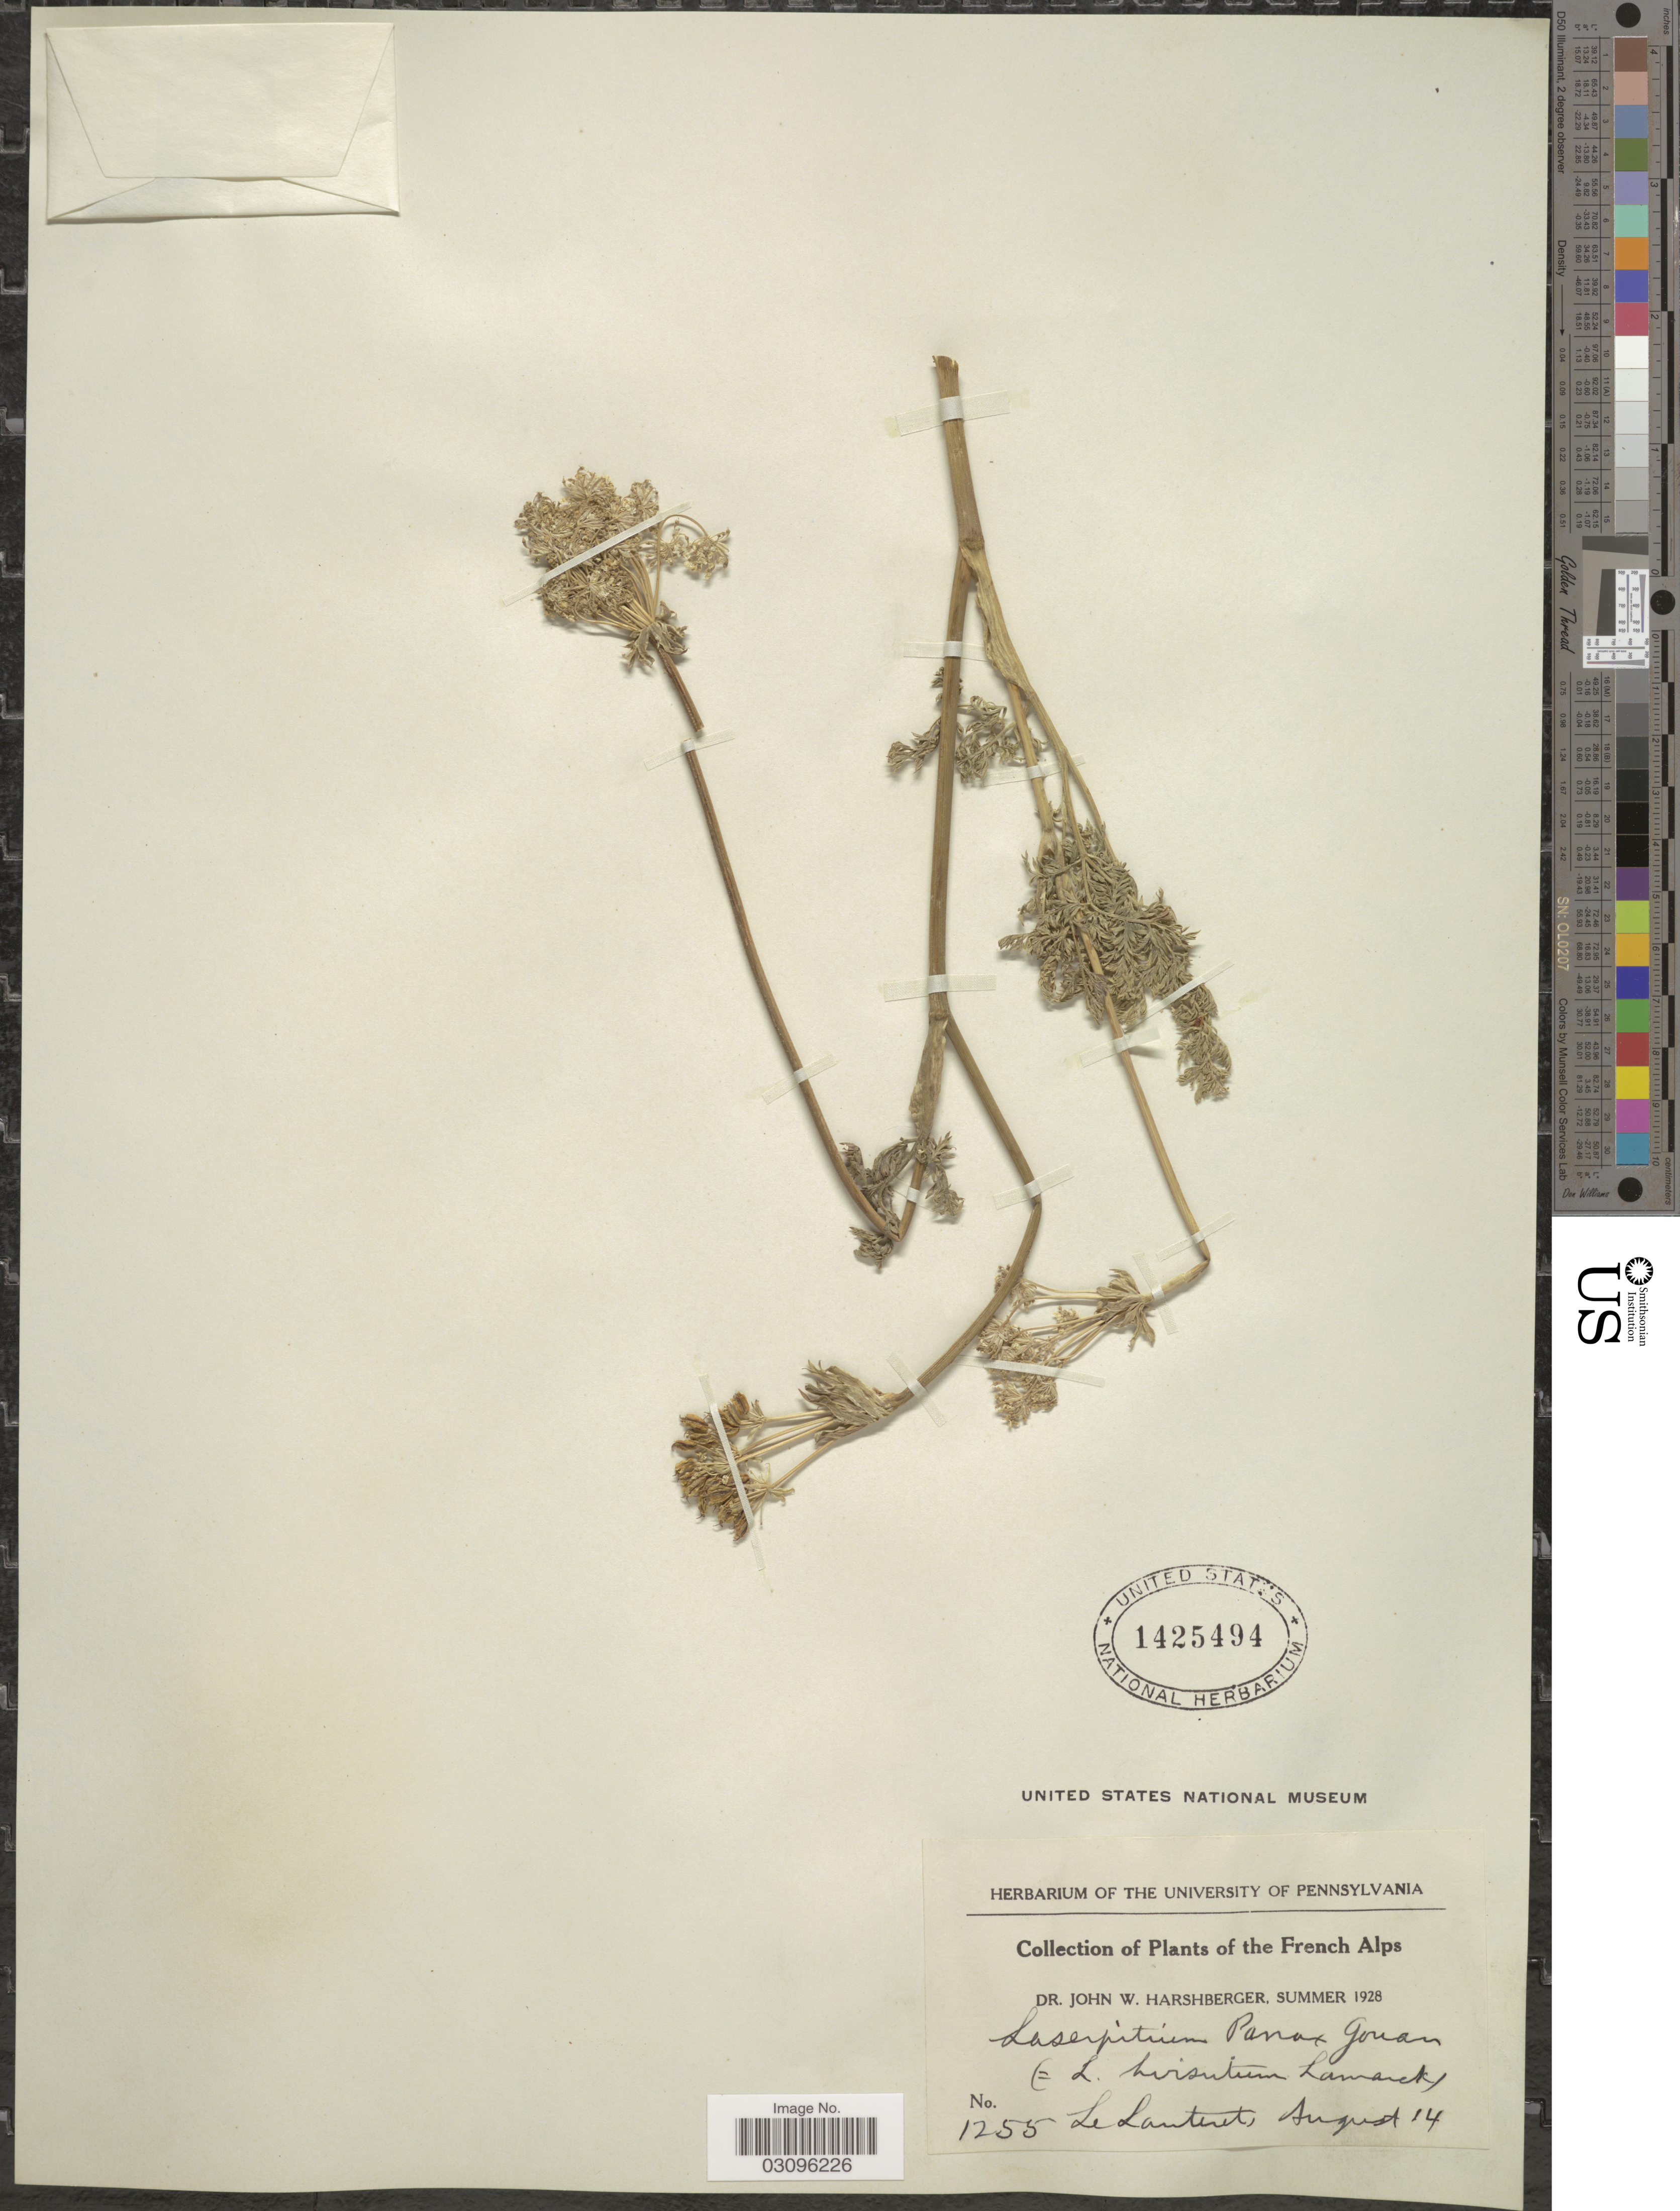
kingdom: Plantae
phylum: Tracheophyta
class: Magnoliopsida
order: Apiales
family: Apiaceae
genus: Laserpitium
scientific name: Laserpitium panax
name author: Gouan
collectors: J. W. Harshberger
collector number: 1255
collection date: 1928-08-14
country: France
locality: French Alps. Le Lauteret.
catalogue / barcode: US 1425494